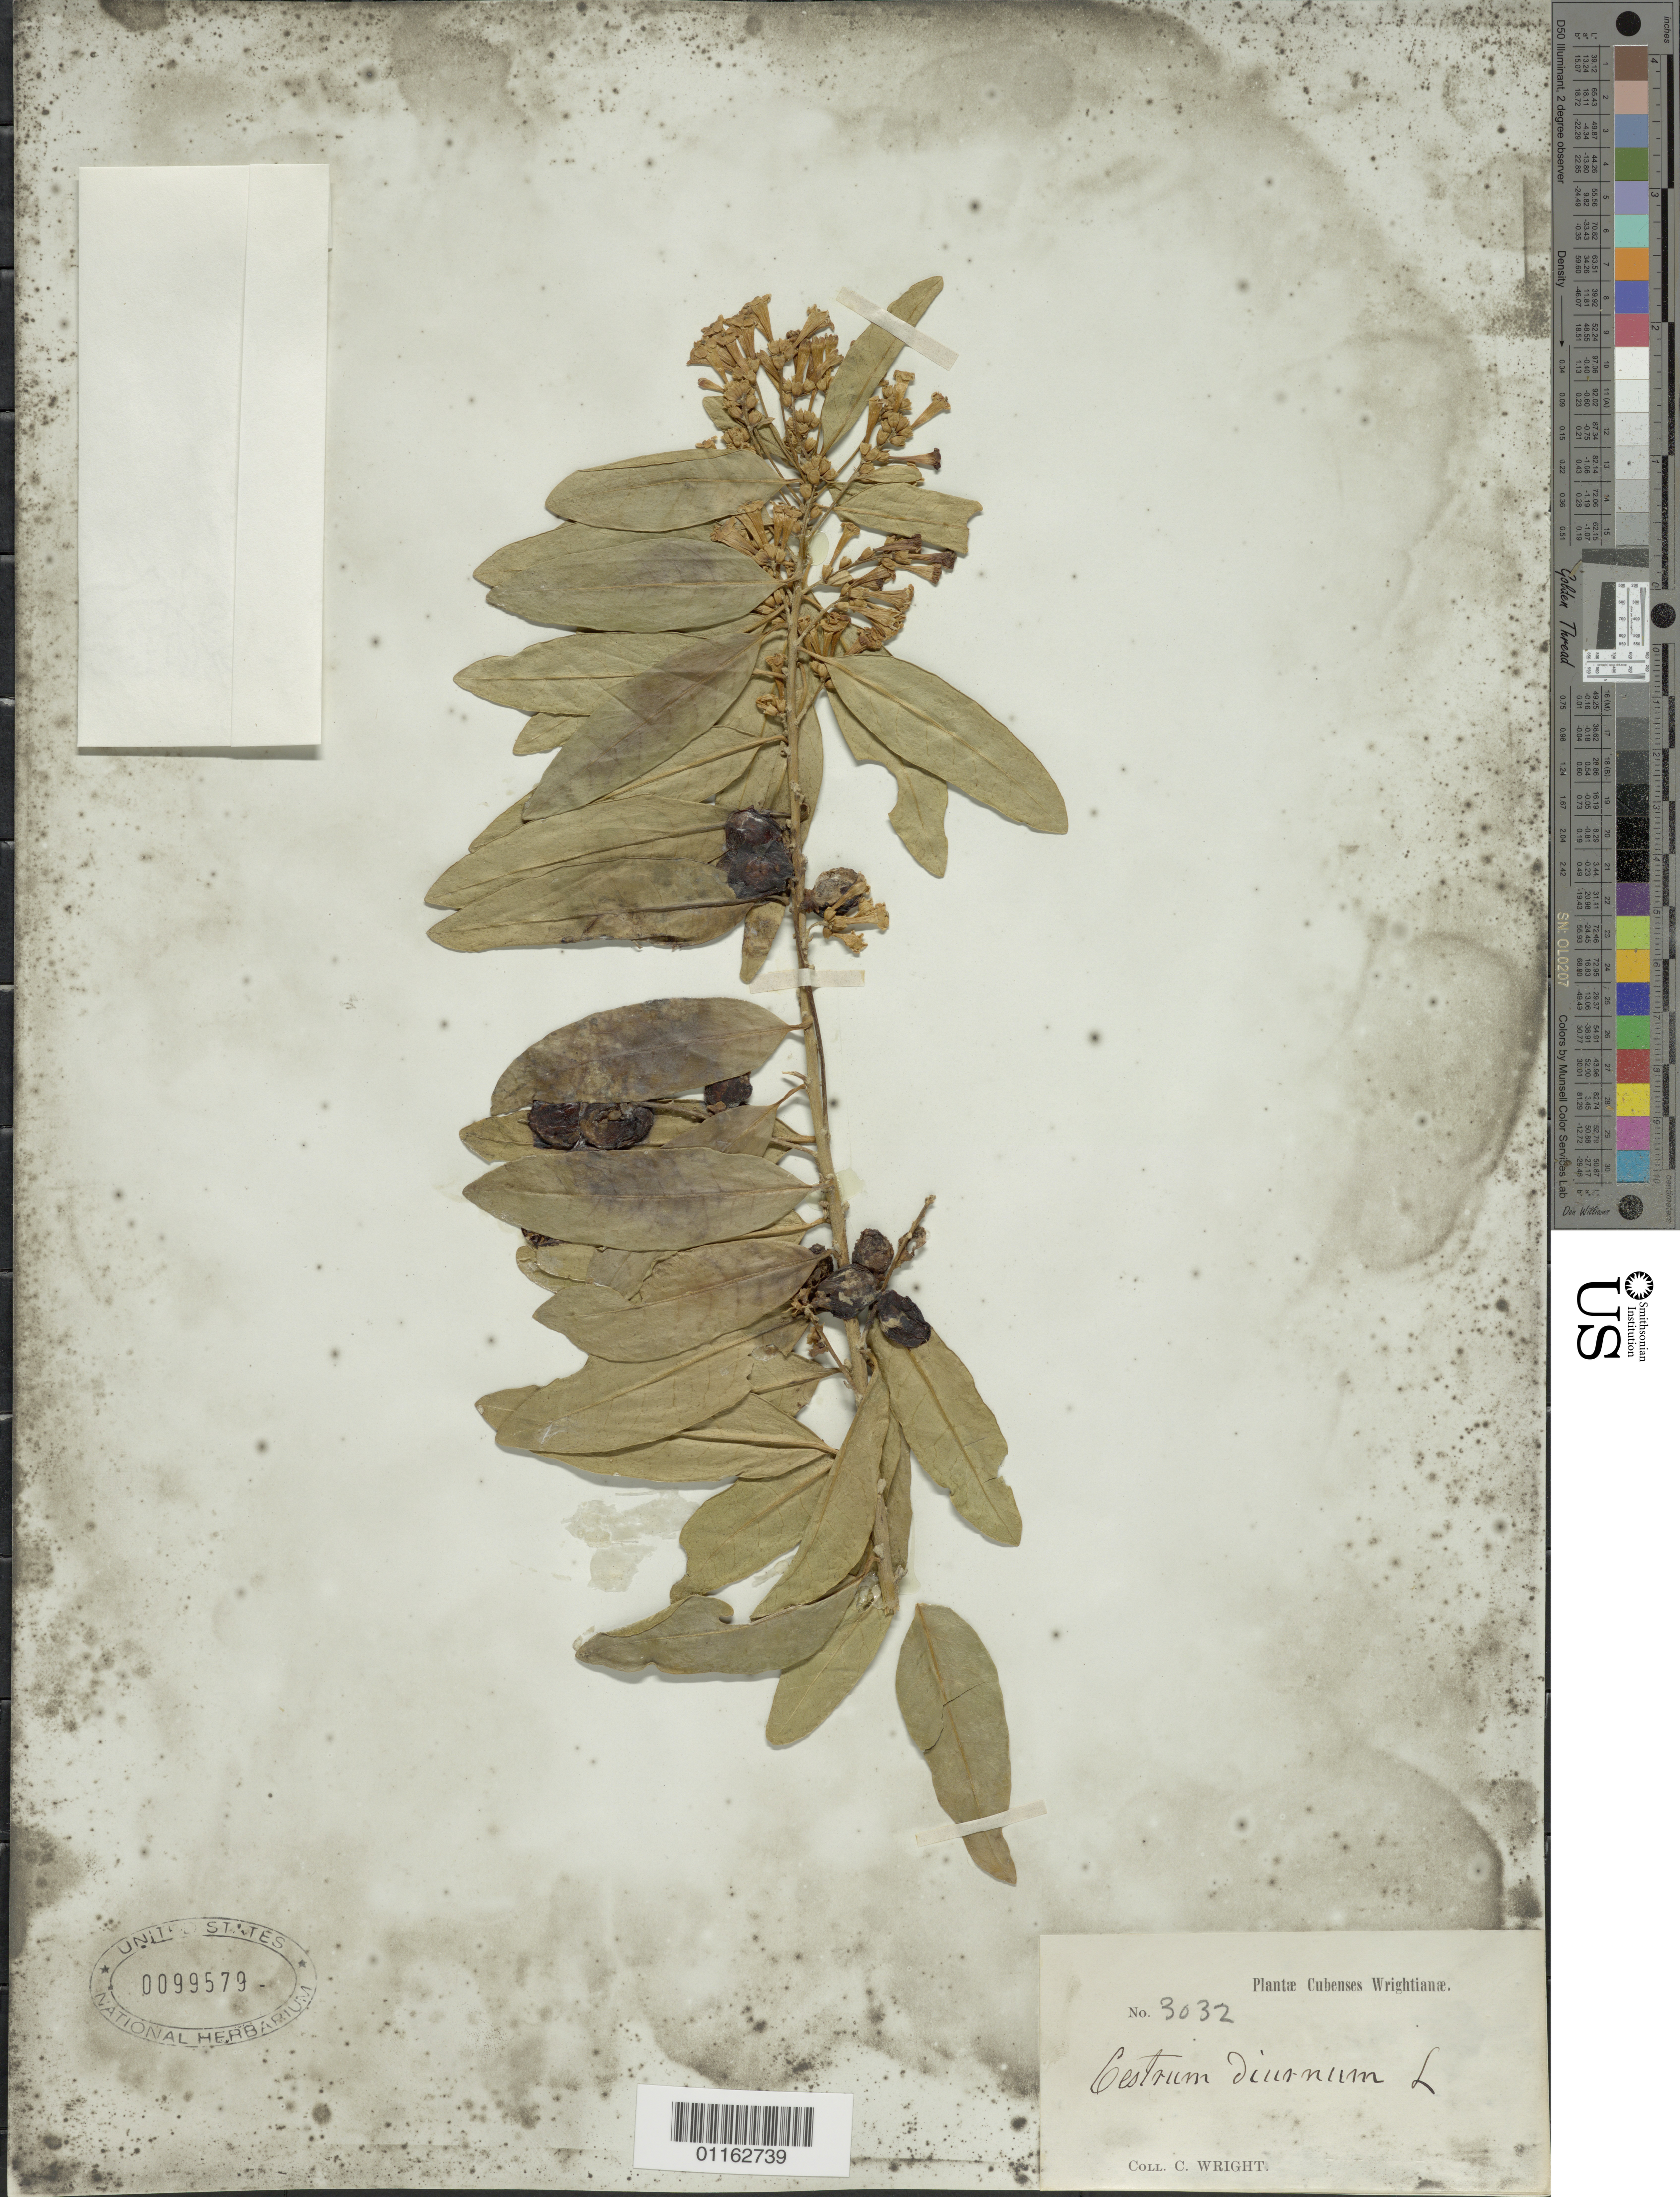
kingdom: Plantae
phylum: Tracheophyta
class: Magnoliopsida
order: Solanales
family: Solanaceae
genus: Cestrum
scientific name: Cestrum diurnum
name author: L.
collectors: C. Wright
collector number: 3032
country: Cuba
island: Cuba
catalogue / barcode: US 99579